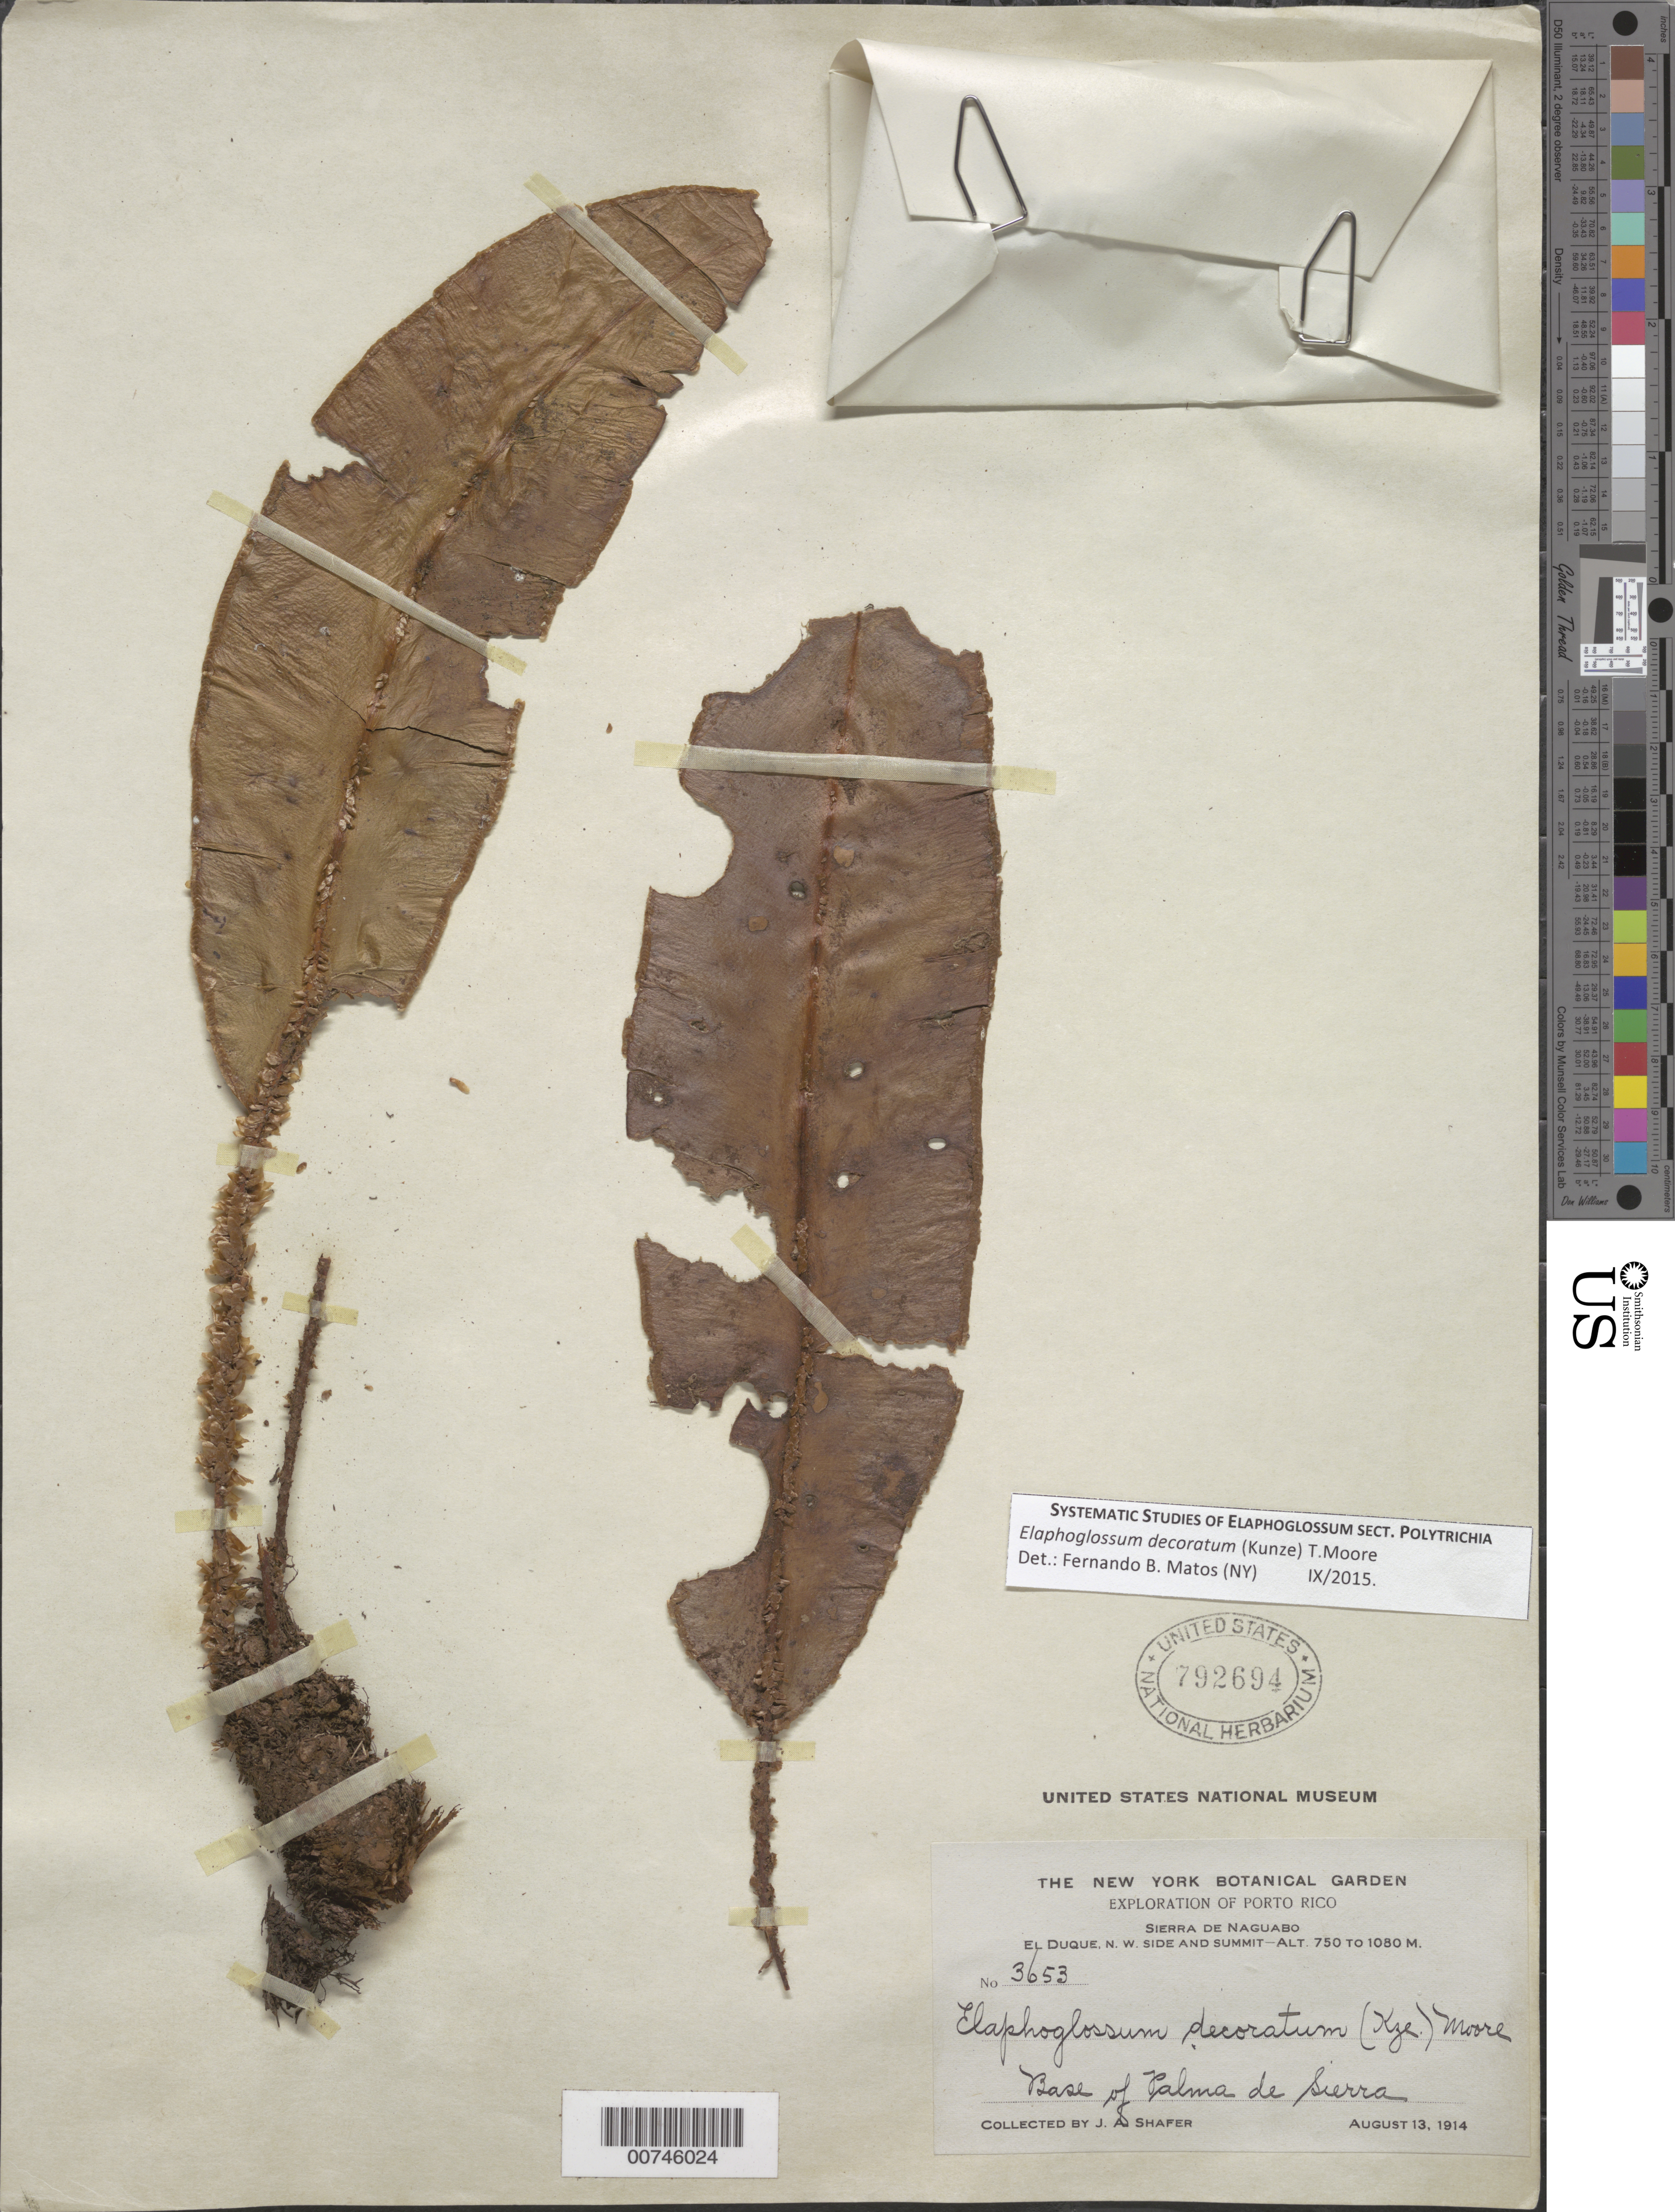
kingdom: Plantae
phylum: Tracheophyta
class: Polypodiopsida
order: Polypodiales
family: Dryopteridaceae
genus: Elaphoglossum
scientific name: Elaphoglossum decoratum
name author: (Kunze) T. Moore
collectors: J. A. Shafer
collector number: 3653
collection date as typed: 13 Aug 1914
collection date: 1914-08-13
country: Puerto Rico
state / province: Naguabo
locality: Sierra de Naguabo, El Duque, NW side and summit. Base of Palma de Sierra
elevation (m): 750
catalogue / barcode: US 792694